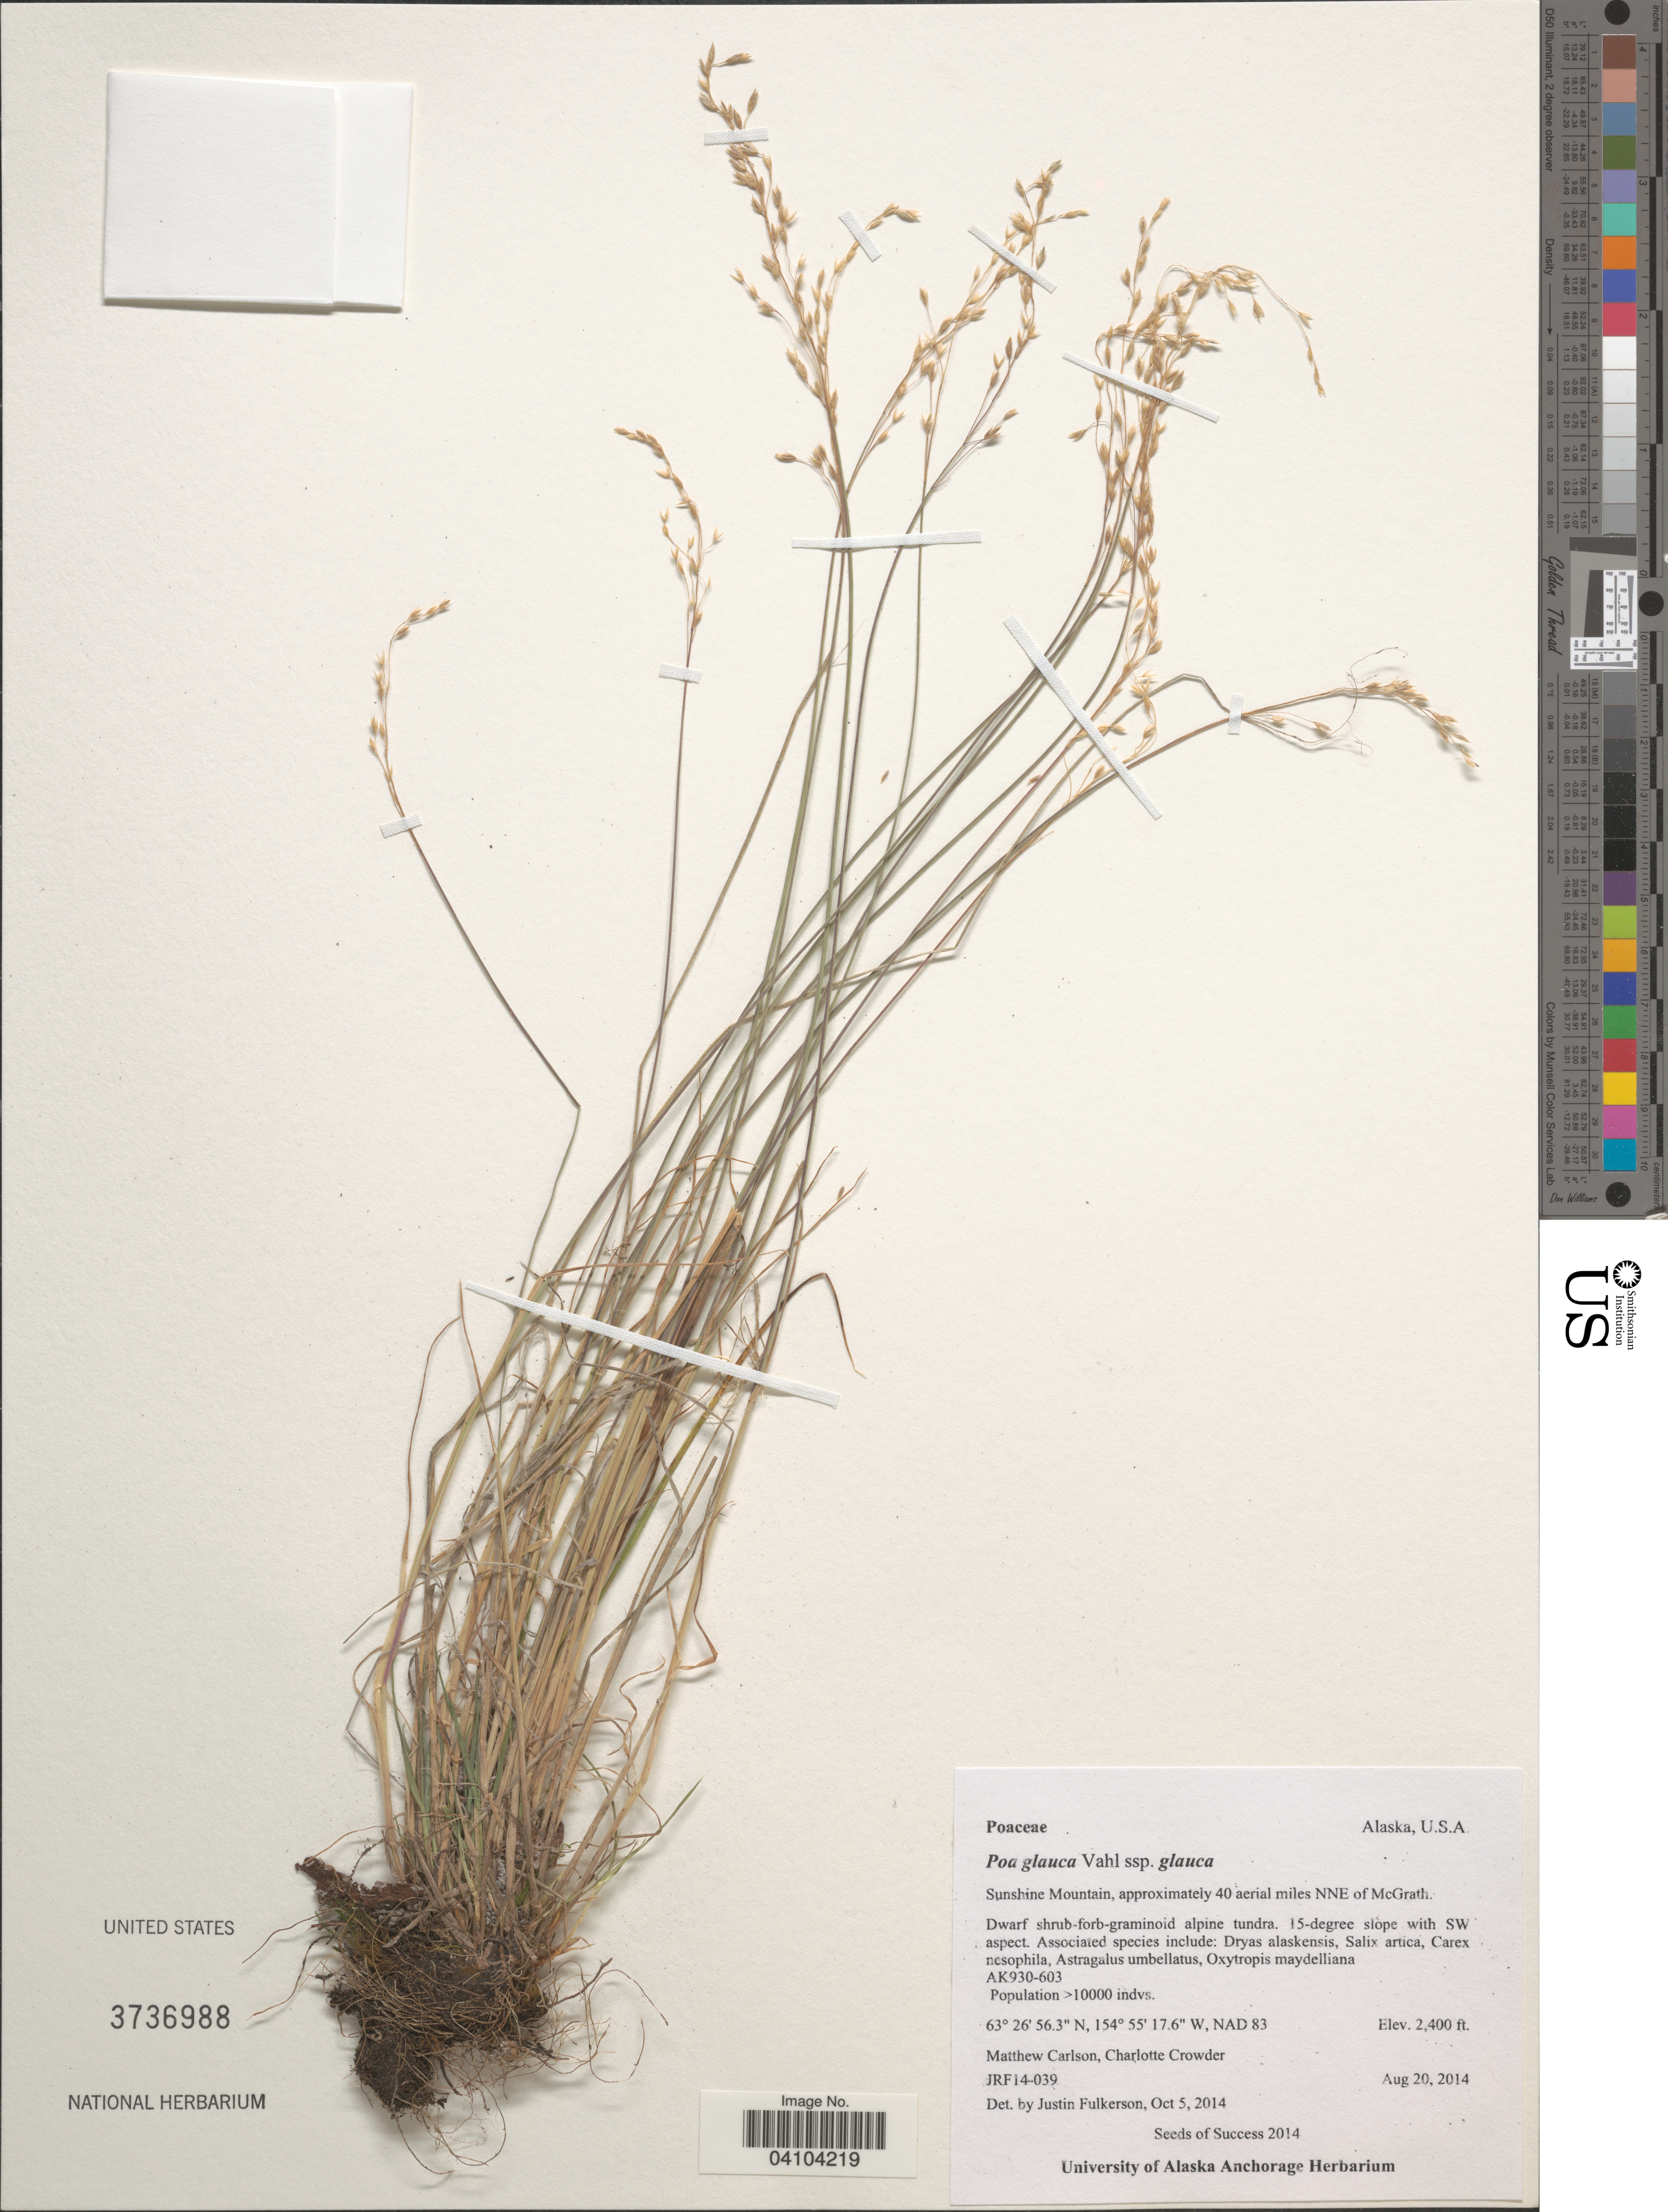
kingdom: Plantae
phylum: Tracheophyta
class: Liliopsida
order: Poales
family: Poaceae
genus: Poa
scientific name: Poa glauca subsp. glauca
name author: Vahl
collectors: M. Carlson & C. Crowder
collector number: JRF14-039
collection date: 2014-08-20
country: United States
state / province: Alaska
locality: Sunshine Mountain, approximately 40 aerial miles NNE of McGrath. 15-degree slope with SW aspect. NAD 83.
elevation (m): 732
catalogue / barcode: US 3736988